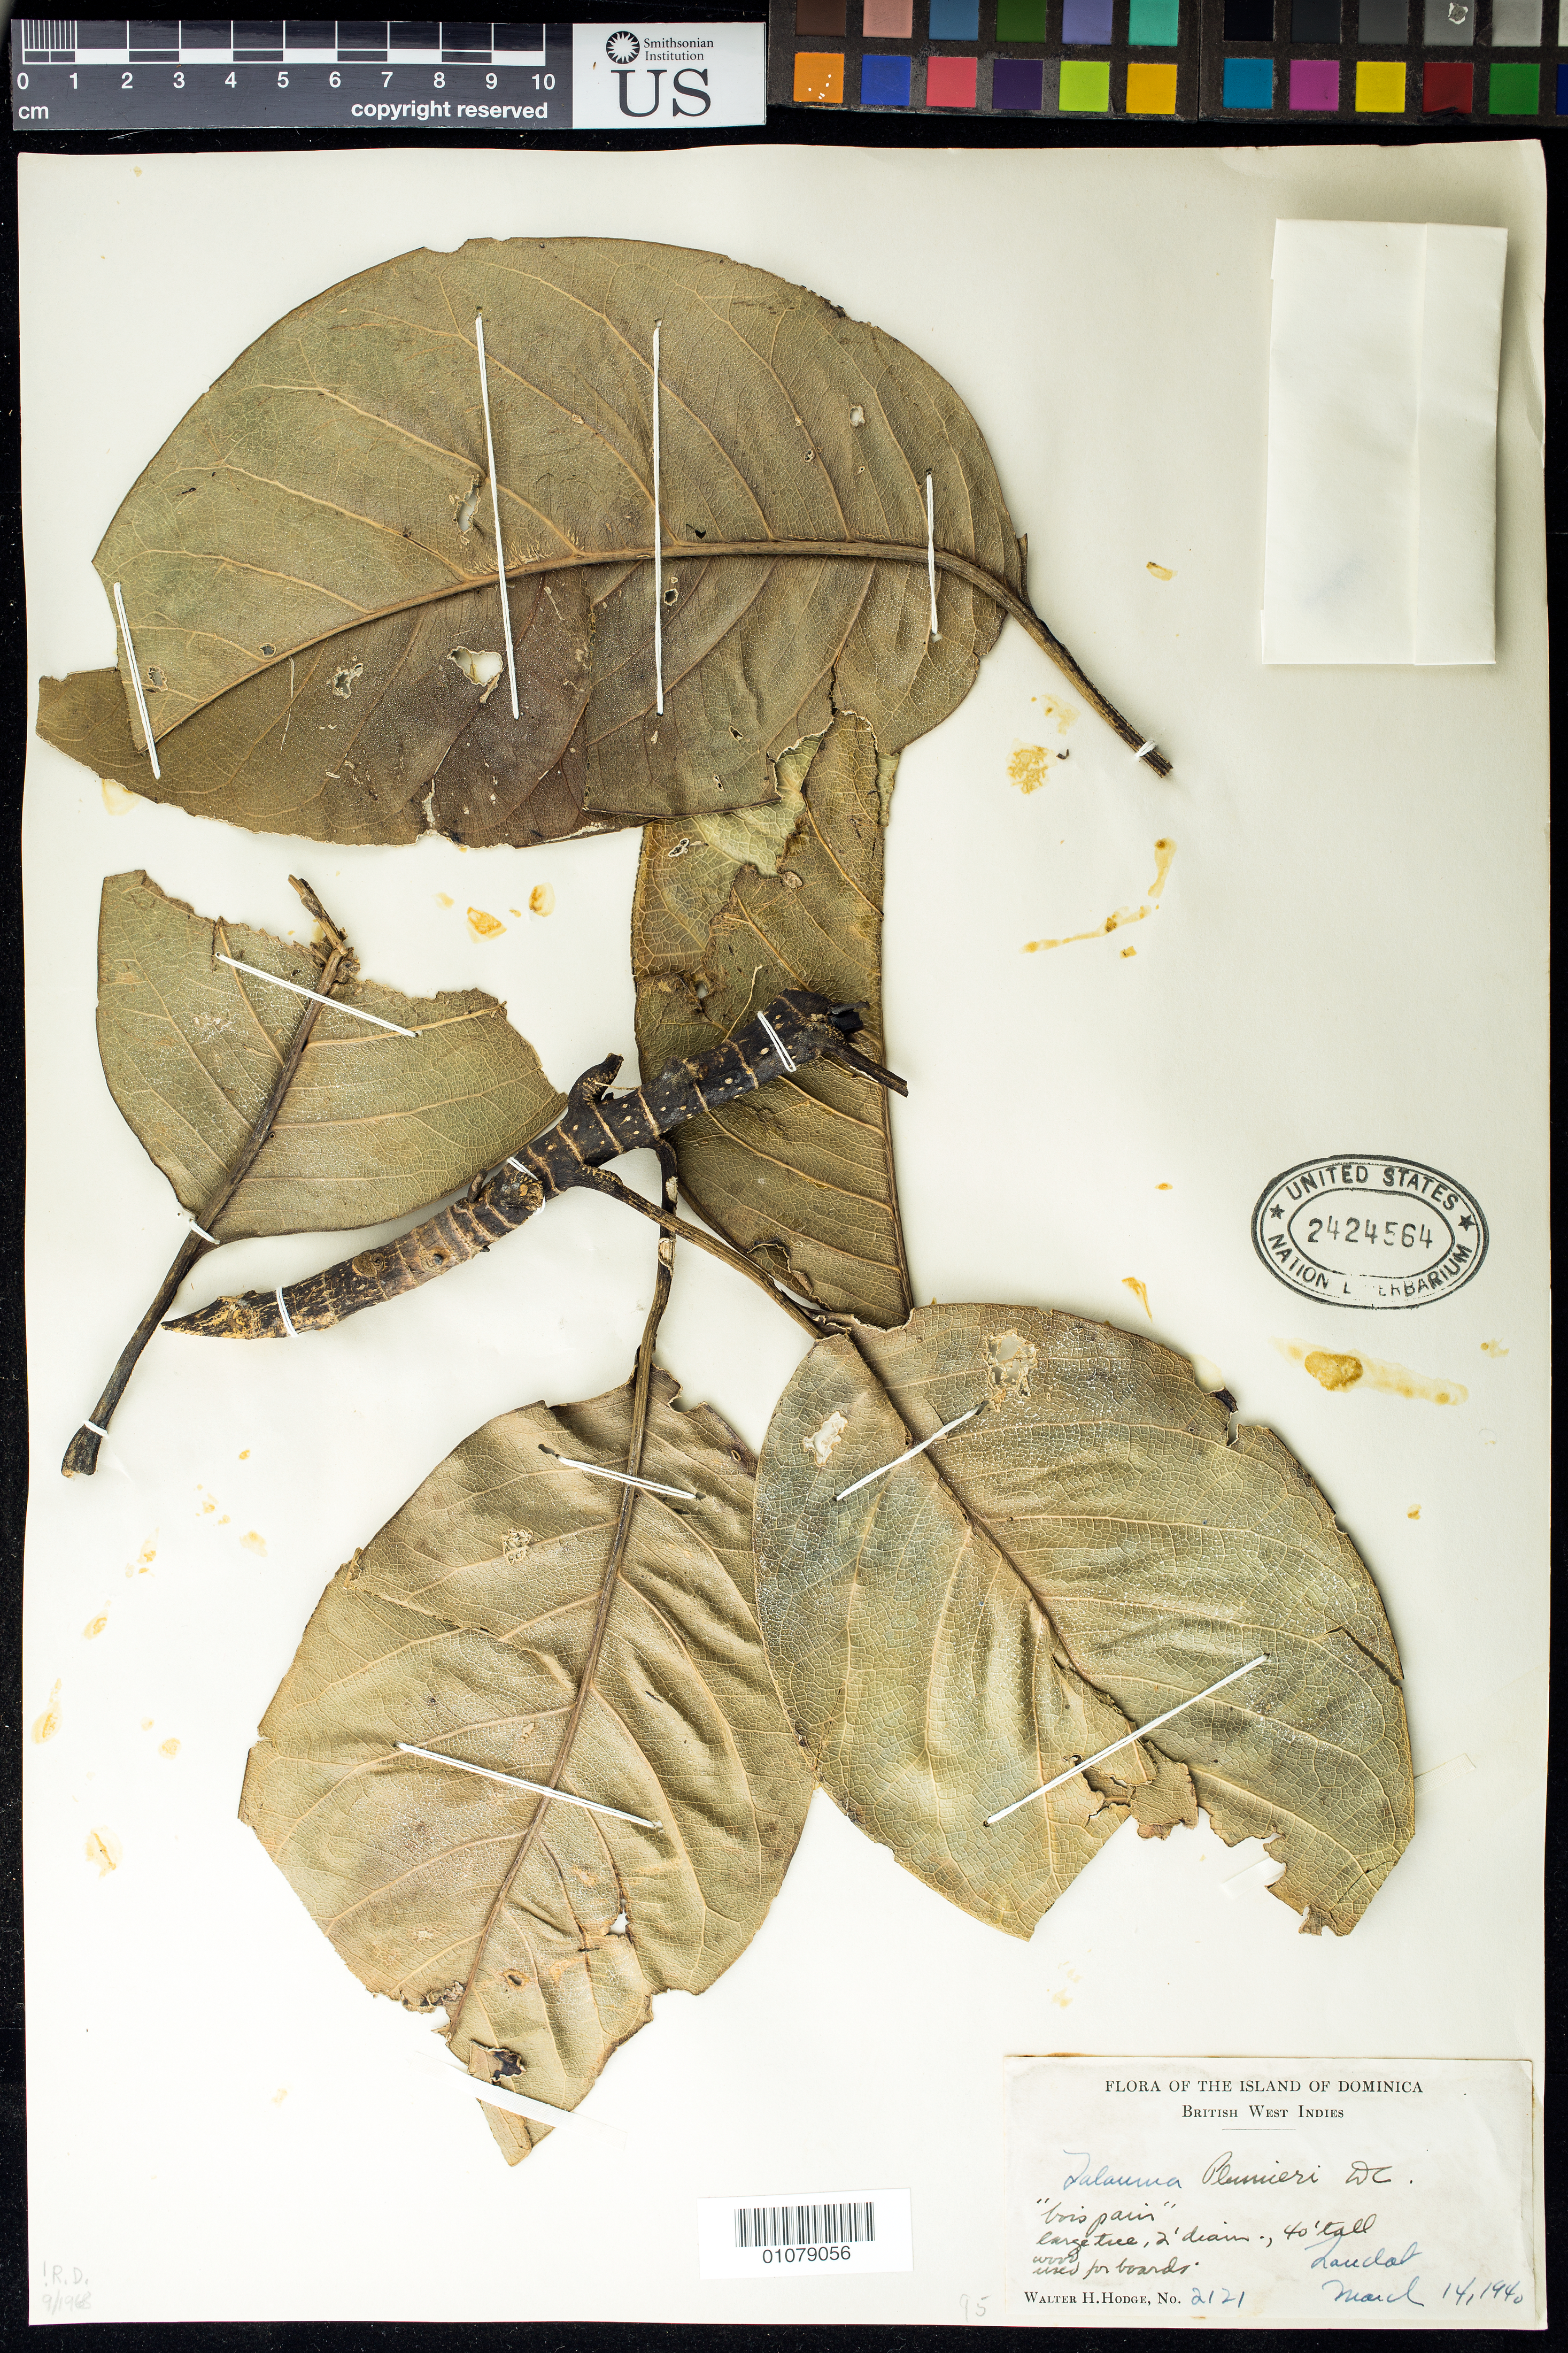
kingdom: Plantae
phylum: Tracheophyta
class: Magnoliopsida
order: Magnoliales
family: Magnoliaceae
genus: Magnolia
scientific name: Magnolia dodecapetala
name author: (Lam.) Govaerts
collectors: W. Hodge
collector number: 2121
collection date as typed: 14 Mar 1940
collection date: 1940-03-14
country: Dominica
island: Dominica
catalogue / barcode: US 2424564